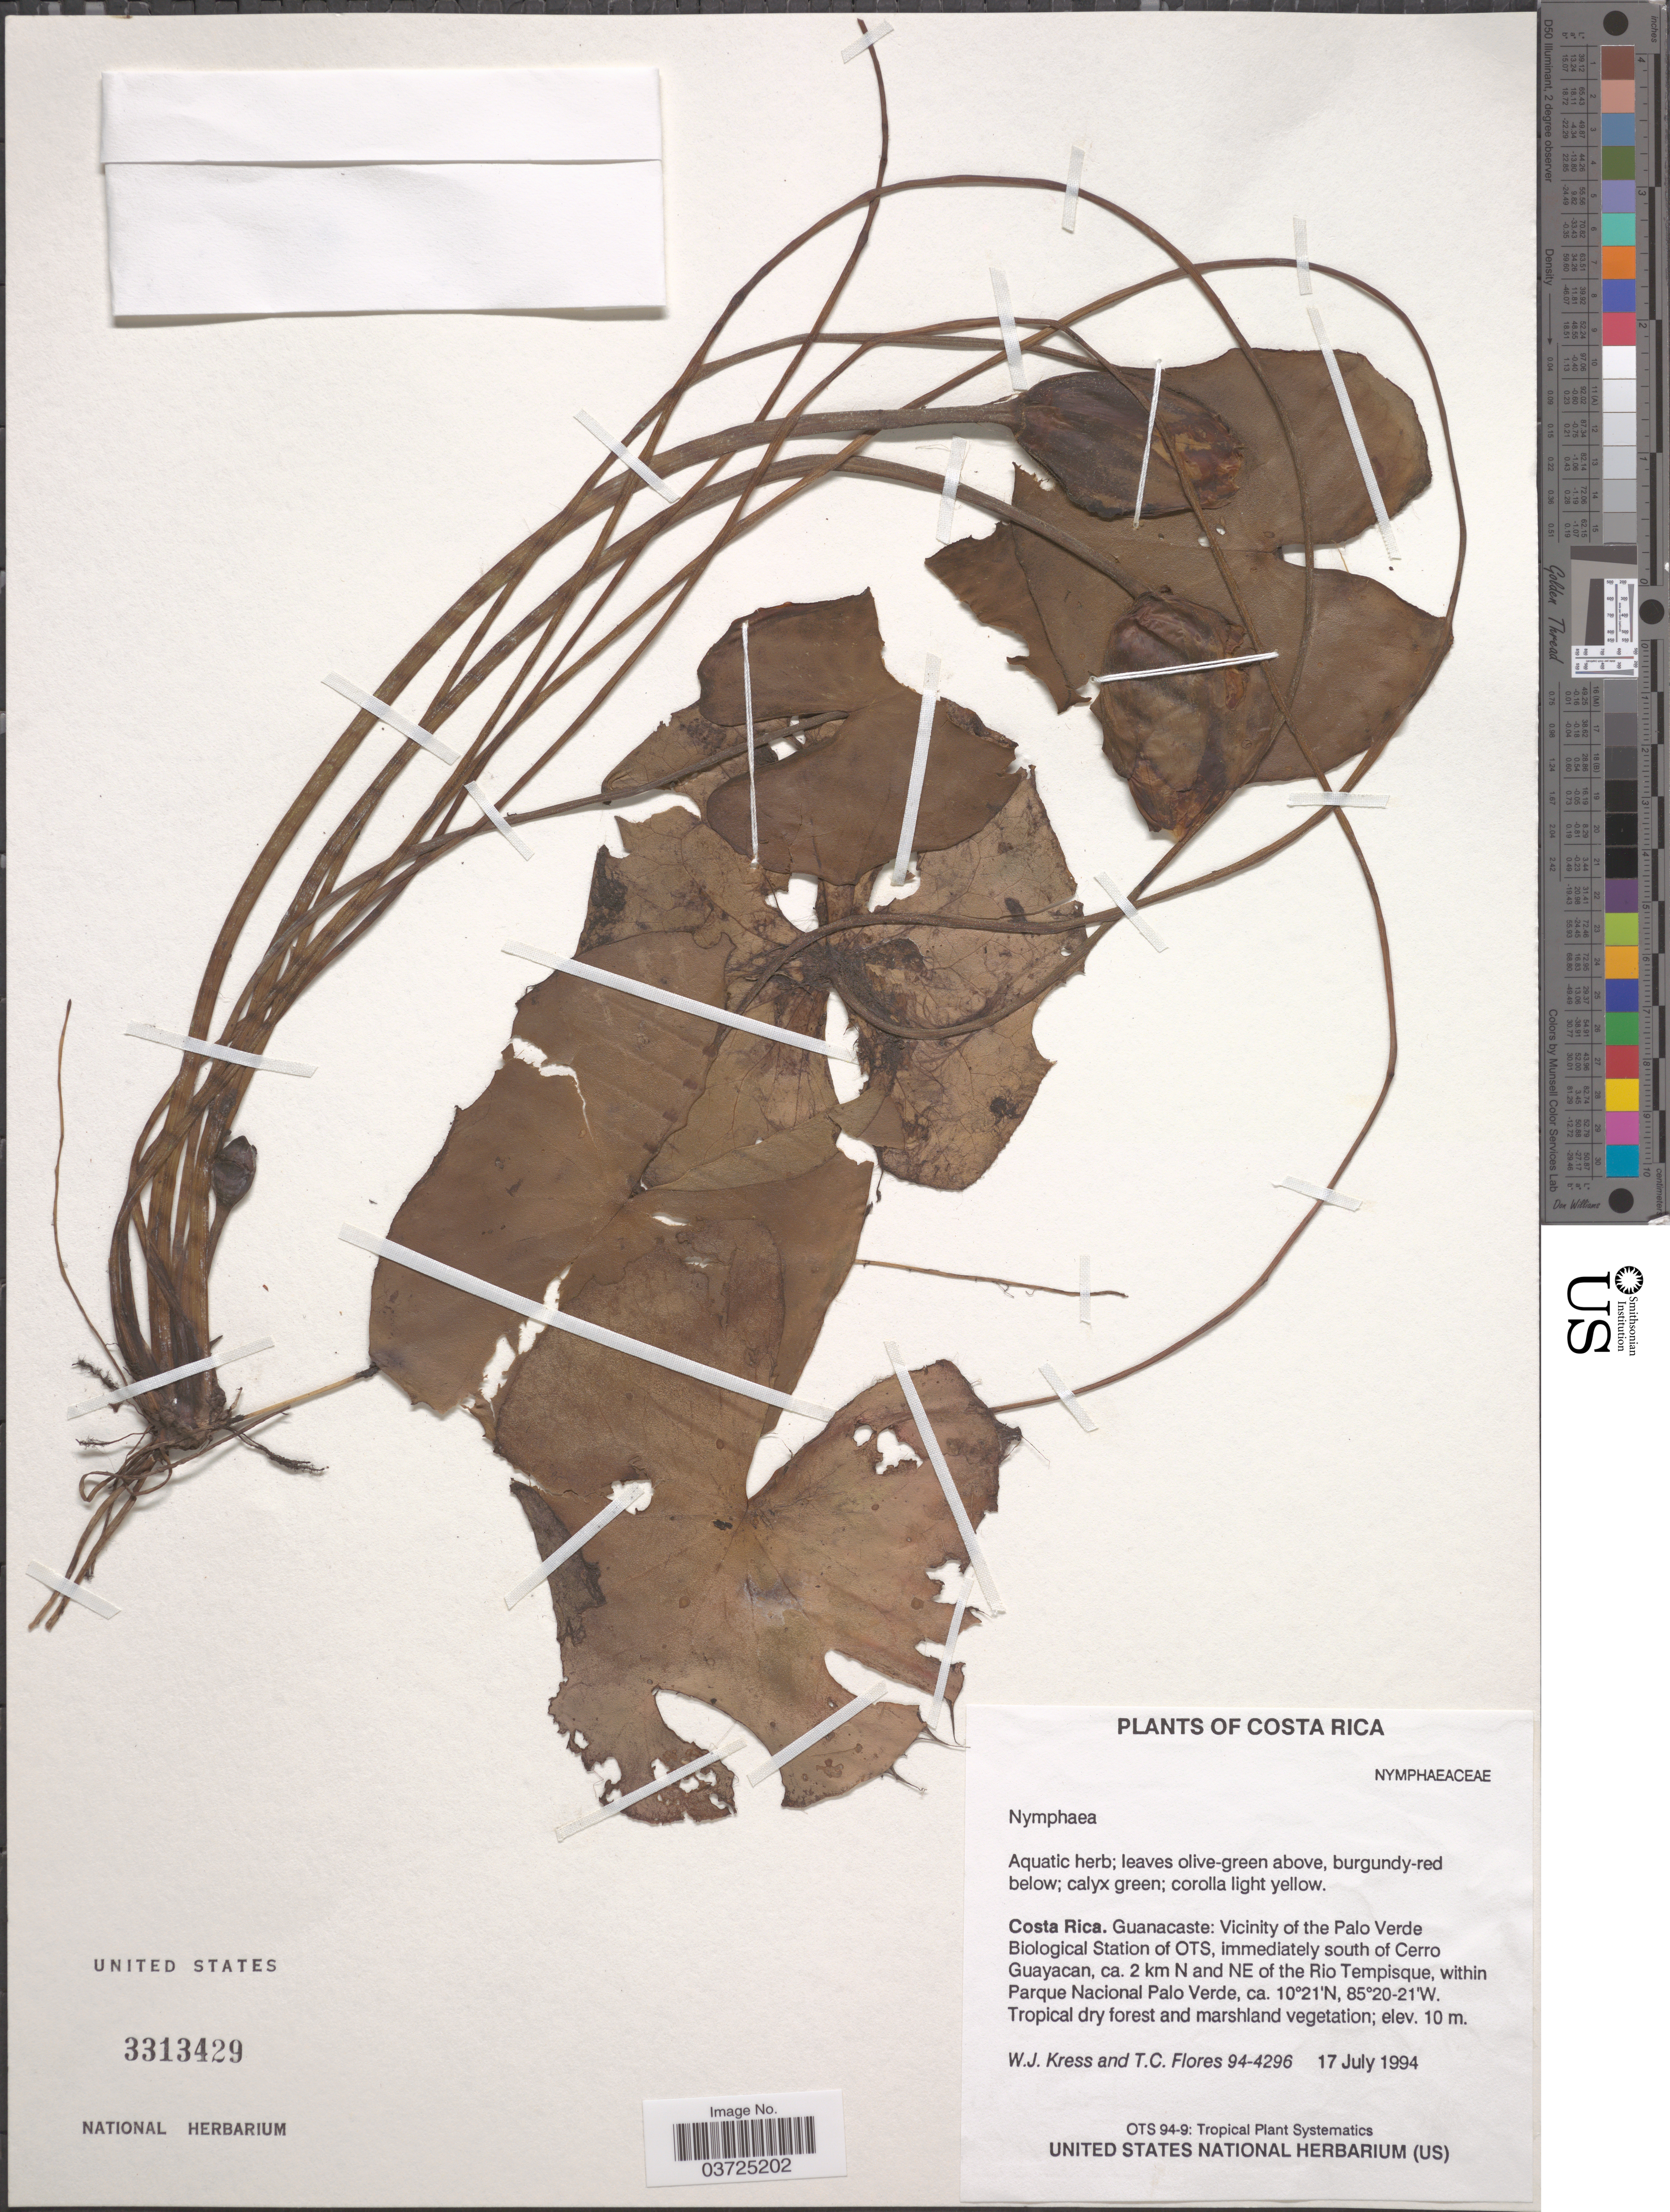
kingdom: Plantae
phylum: Tracheophyta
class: Magnoliopsida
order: Nymphaeales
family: Nymphaeaceae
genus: Nymphaea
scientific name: Nymphaea sp.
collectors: W. J. Kress & T. C. Flores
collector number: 94-4296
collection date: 1994-07-17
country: Costa Rica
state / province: Guanacaste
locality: Vicinity of the Palo Verde Biological Station of OTS, immediately south of Cerro Guayacan, ca. 2 km N and NE of the Rio Tempisque, within Parque Nacional Palo Verde.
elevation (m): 10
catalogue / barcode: US 3313429